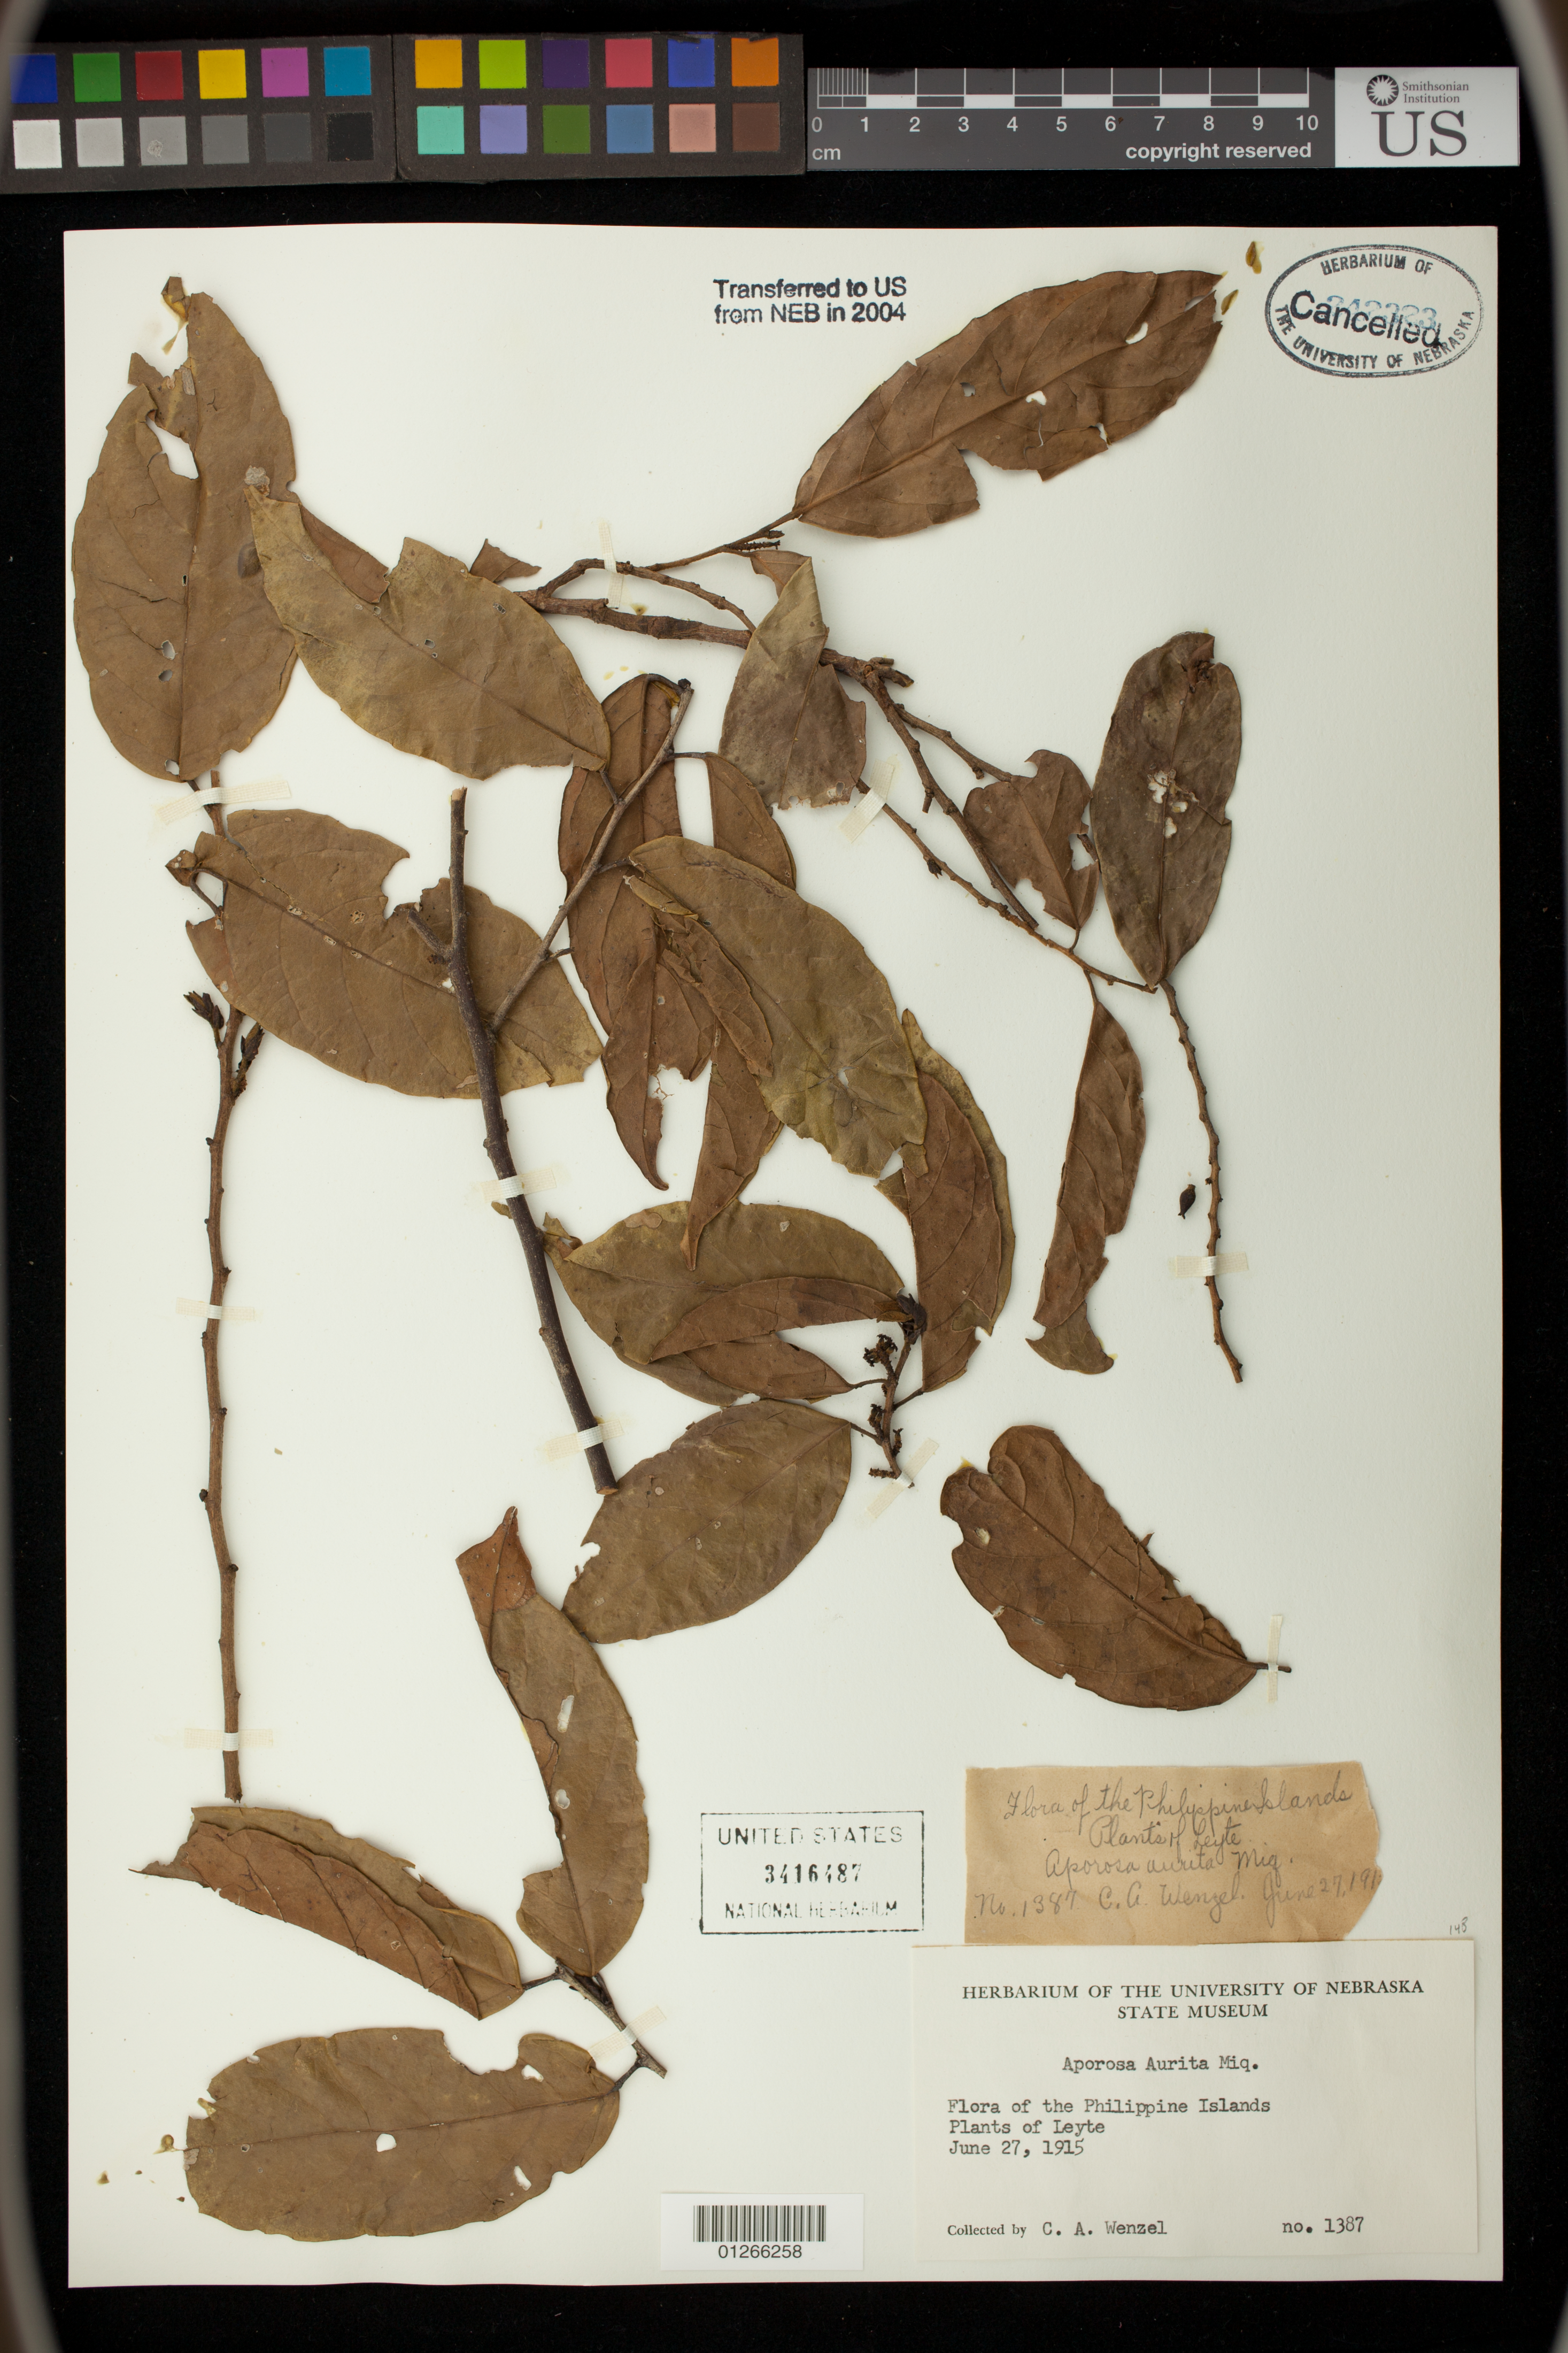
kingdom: Plantae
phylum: Tracheophyta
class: Magnoliopsida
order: Malpighiales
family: Phyllanthaceae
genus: Aporosa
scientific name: Aporosa aurita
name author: (Tul.) Miq.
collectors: C. Wenzel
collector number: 1387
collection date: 1915-06-27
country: Philippines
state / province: Eastern Visayas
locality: Leyte